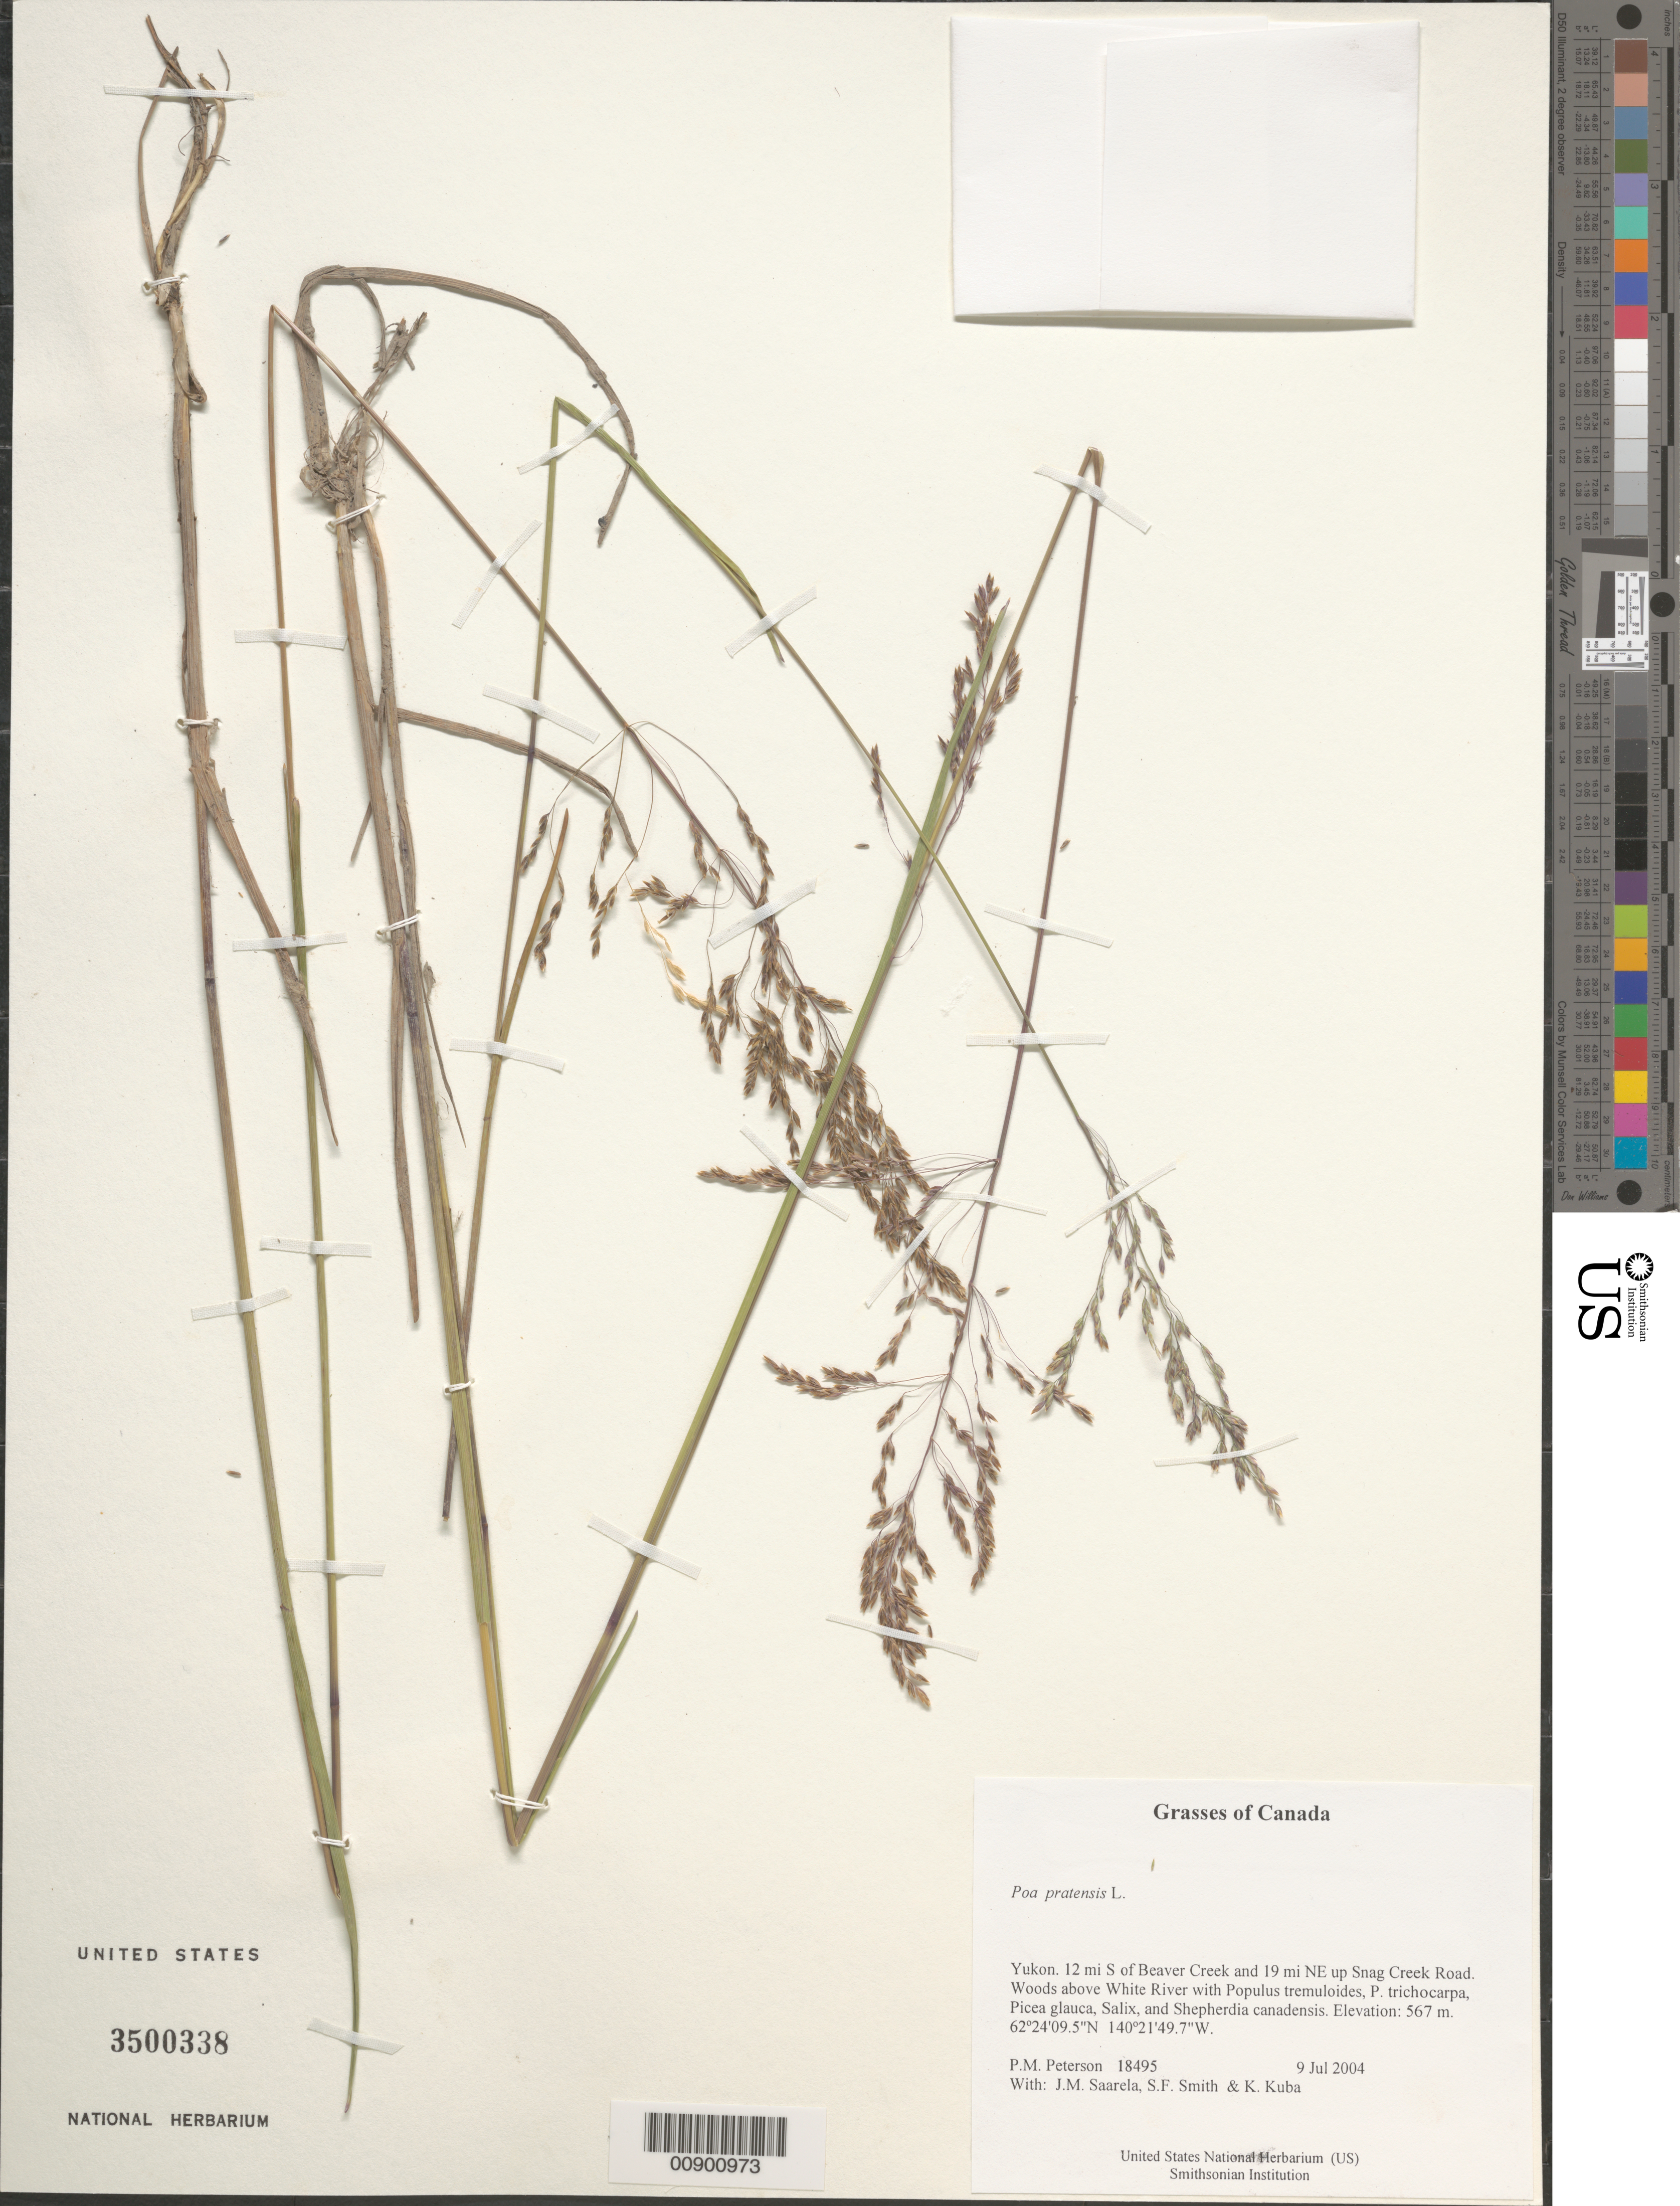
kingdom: Plantae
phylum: Tracheophyta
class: Liliopsida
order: Poales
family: Poaceae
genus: Poa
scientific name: Poa pratensis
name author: L.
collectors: P. M. Peterson, J. Saarela, S.F. Smith & K. Kuba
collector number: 18495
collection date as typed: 09 Jul 2004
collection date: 2004-07-09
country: Canada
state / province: Yukon Territory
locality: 12 mi S of Beaver Creek and 19 mi NE up Snag Creek Road. Woods above White River with Populus tremuloides, P. trichocarpa, Picea glauca, Salix, and Shepherdia canadensis.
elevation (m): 567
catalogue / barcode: US 3500338